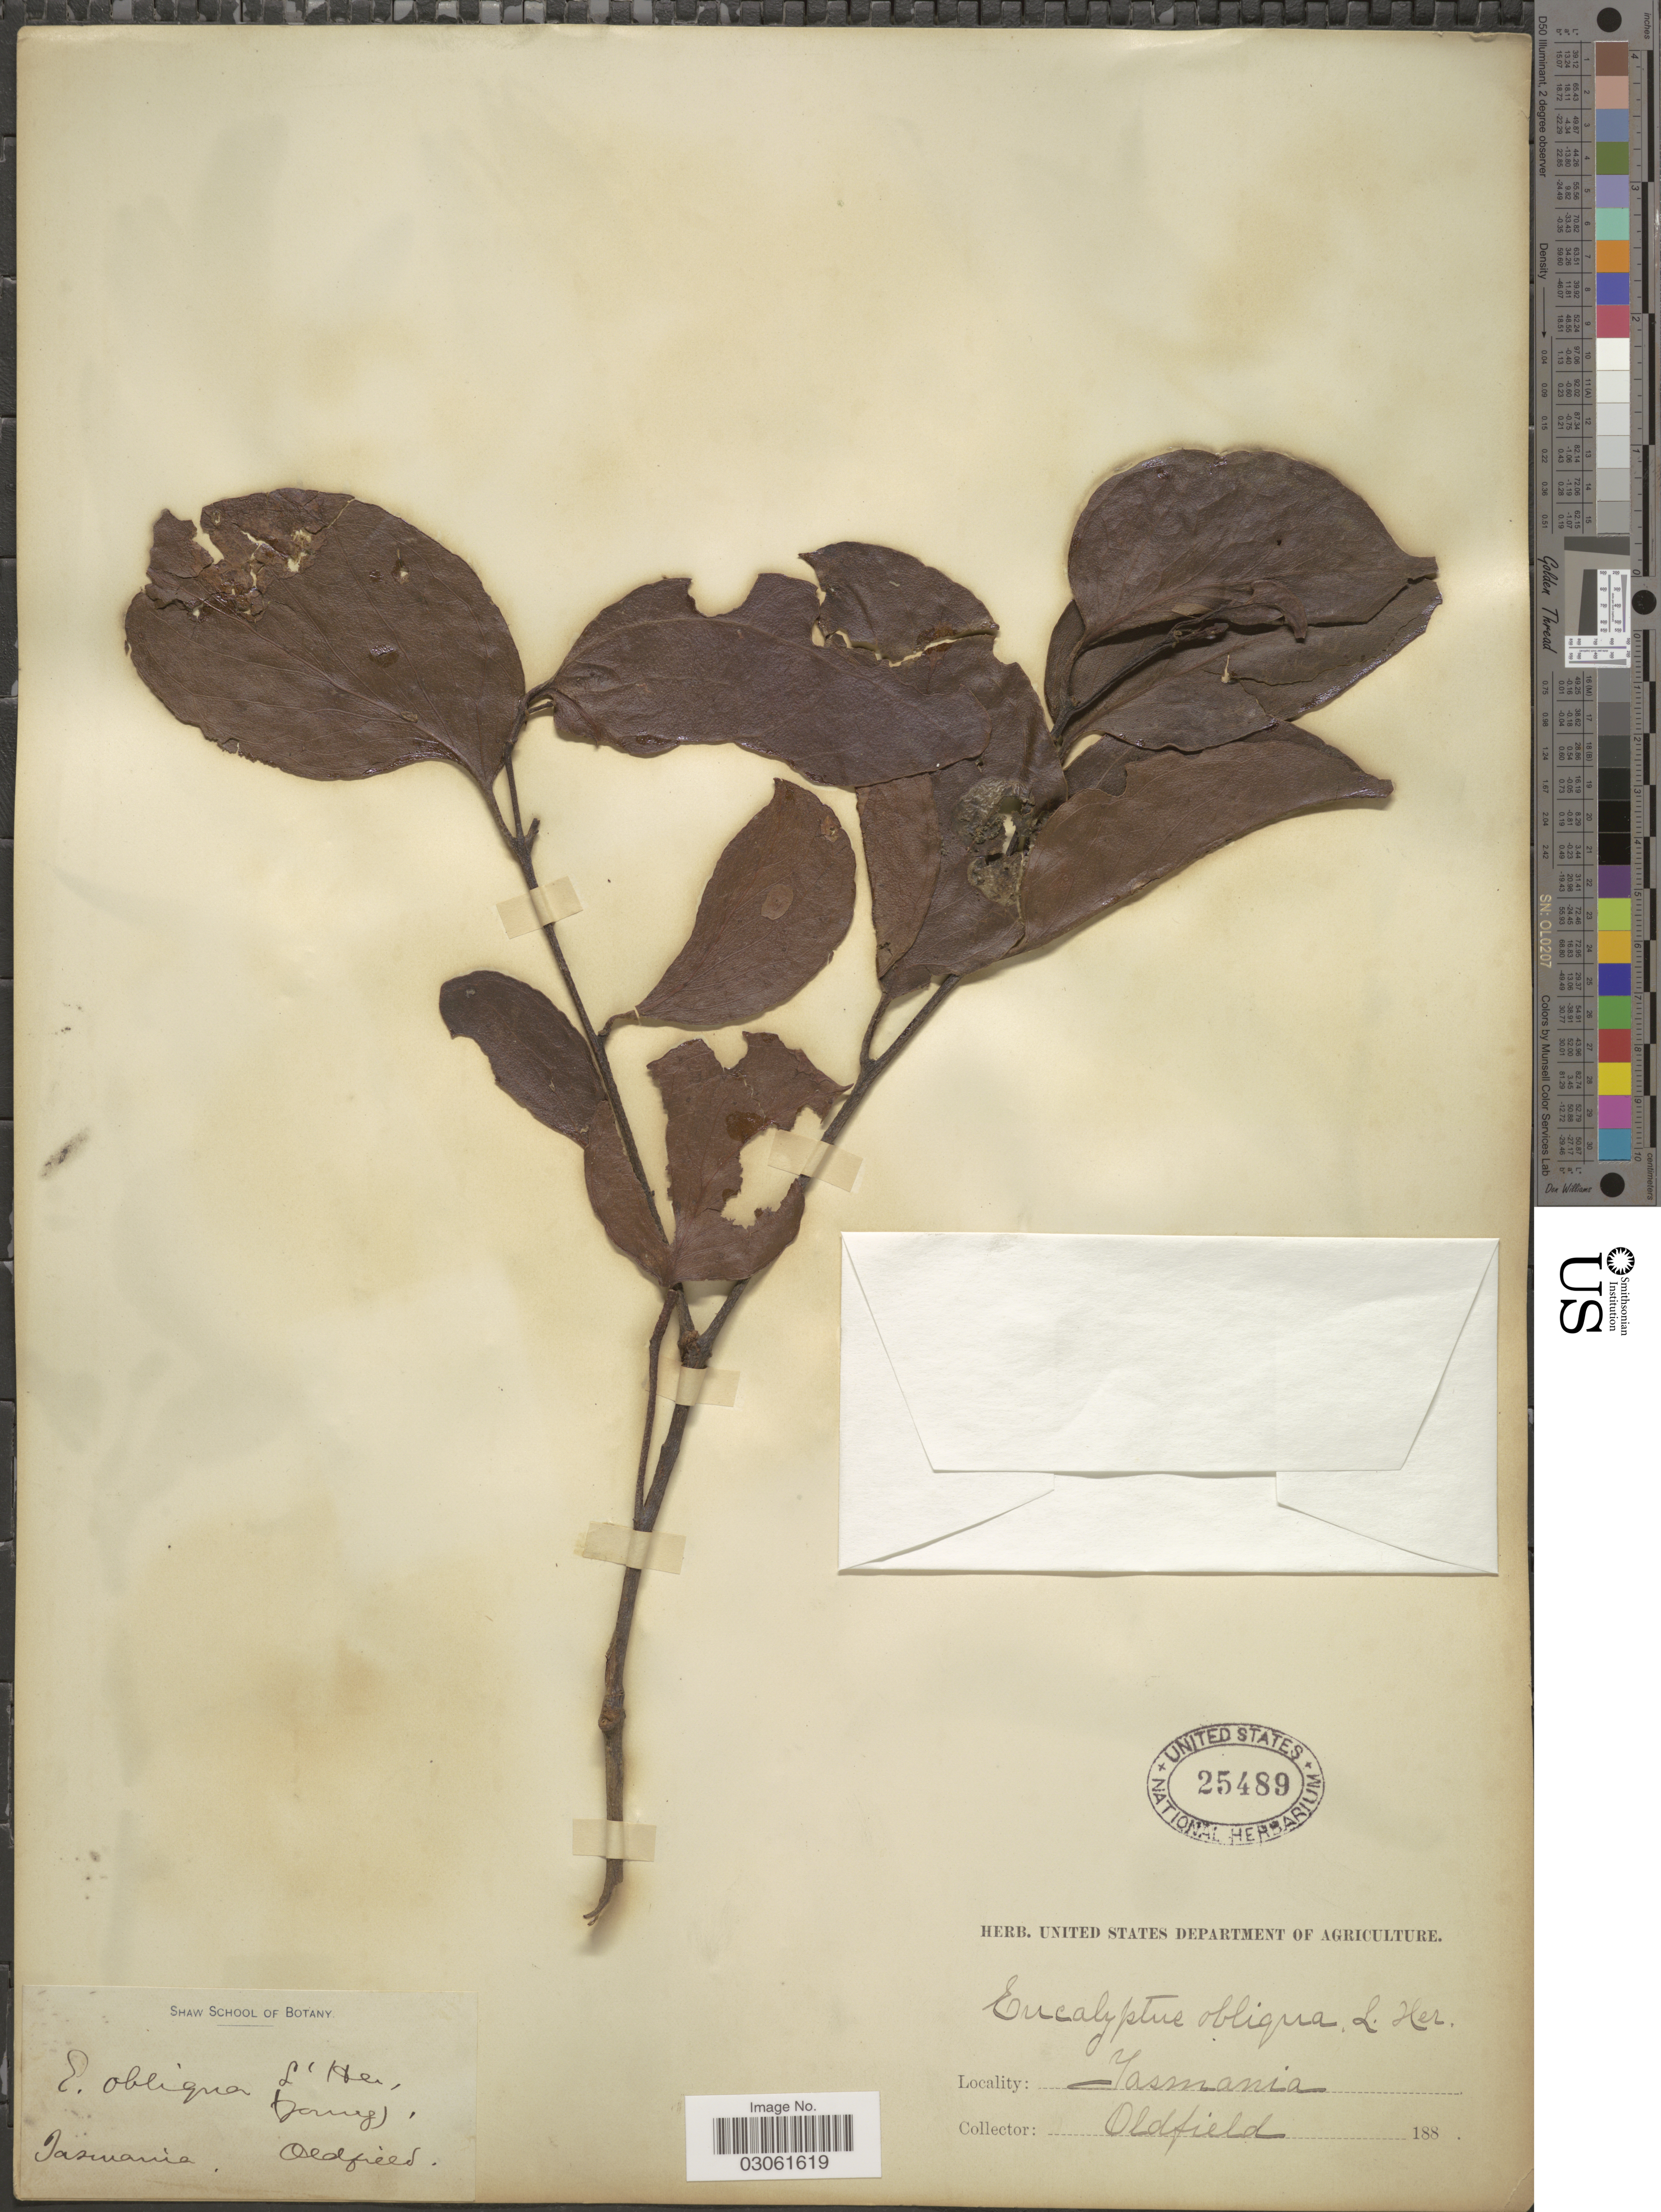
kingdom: Plantae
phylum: Tracheophyta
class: Magnoliopsida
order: Myrtales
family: Myrtaceae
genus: Eucalyptus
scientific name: Eucalyptus obliqua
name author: L'Hér.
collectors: Oldfield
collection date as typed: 188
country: Australia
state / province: Tasmania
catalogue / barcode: US 25489